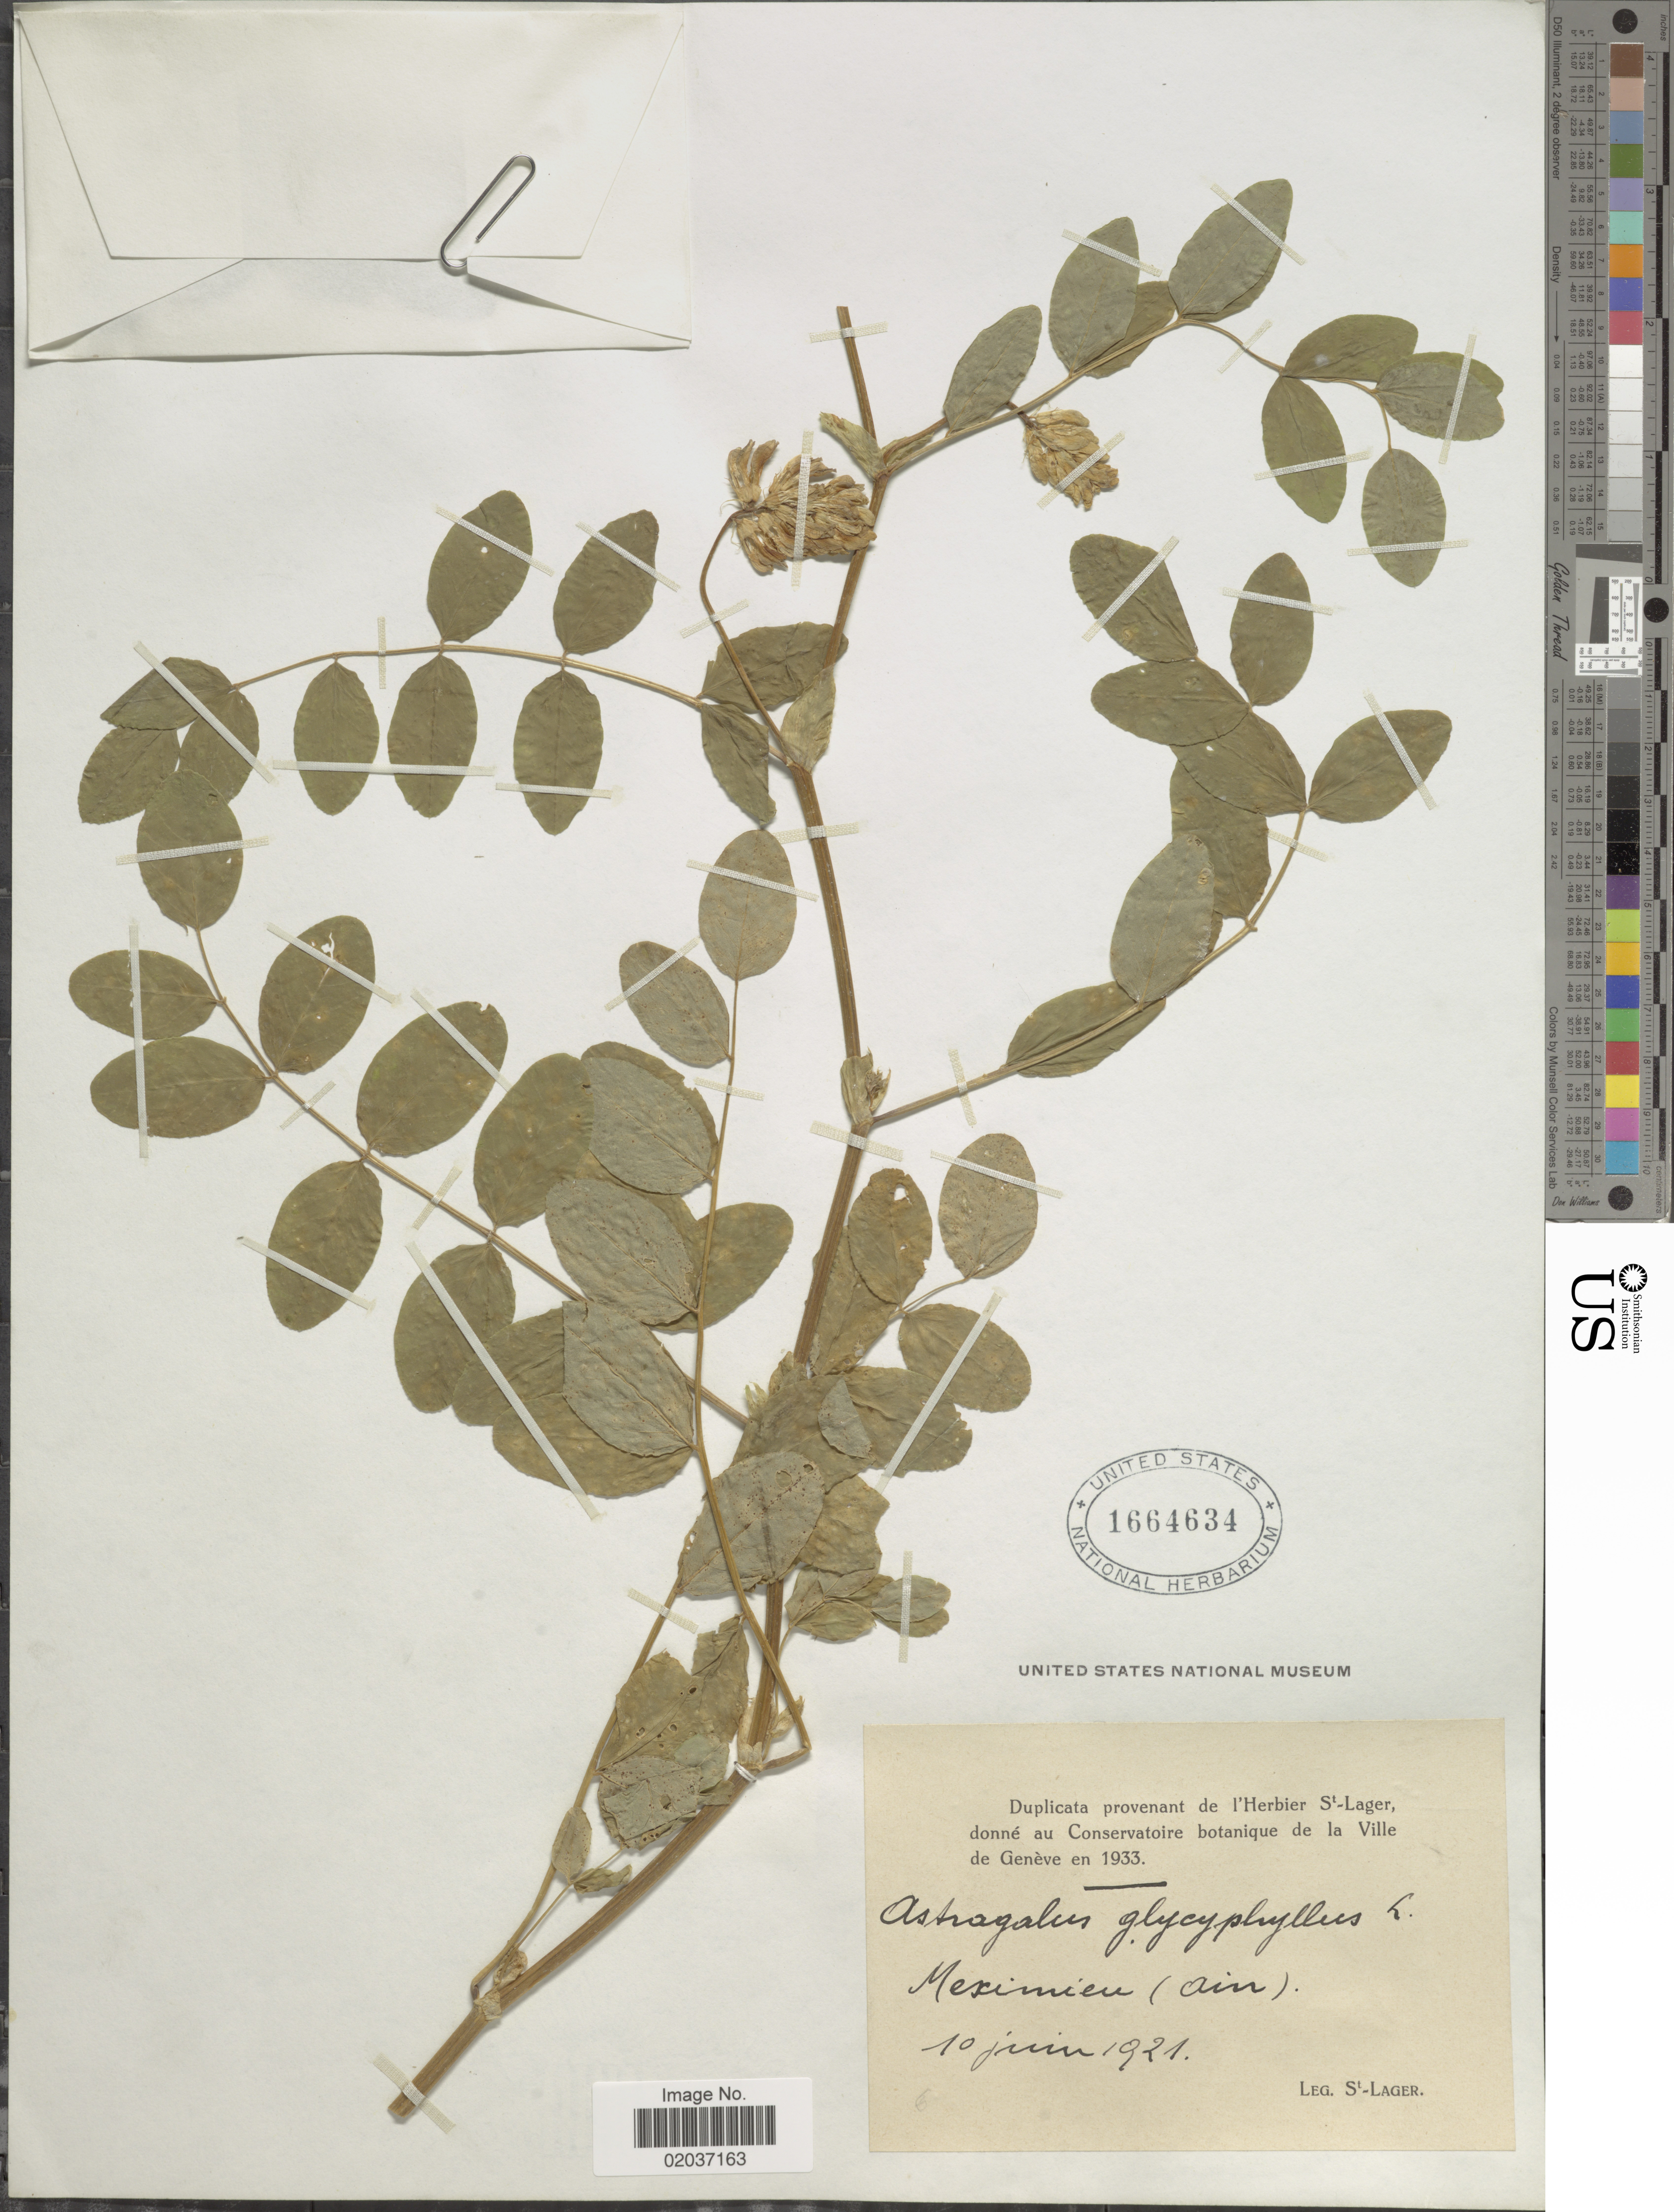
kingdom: Plantae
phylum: Tracheophyta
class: Magnoliopsida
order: Fabales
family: Fabaceae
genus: Astragalus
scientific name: Astragalus glycyphyllos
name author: L.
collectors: -. St. Lager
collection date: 1921-06-10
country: France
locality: Meximieux (Ain).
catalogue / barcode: US 1664634